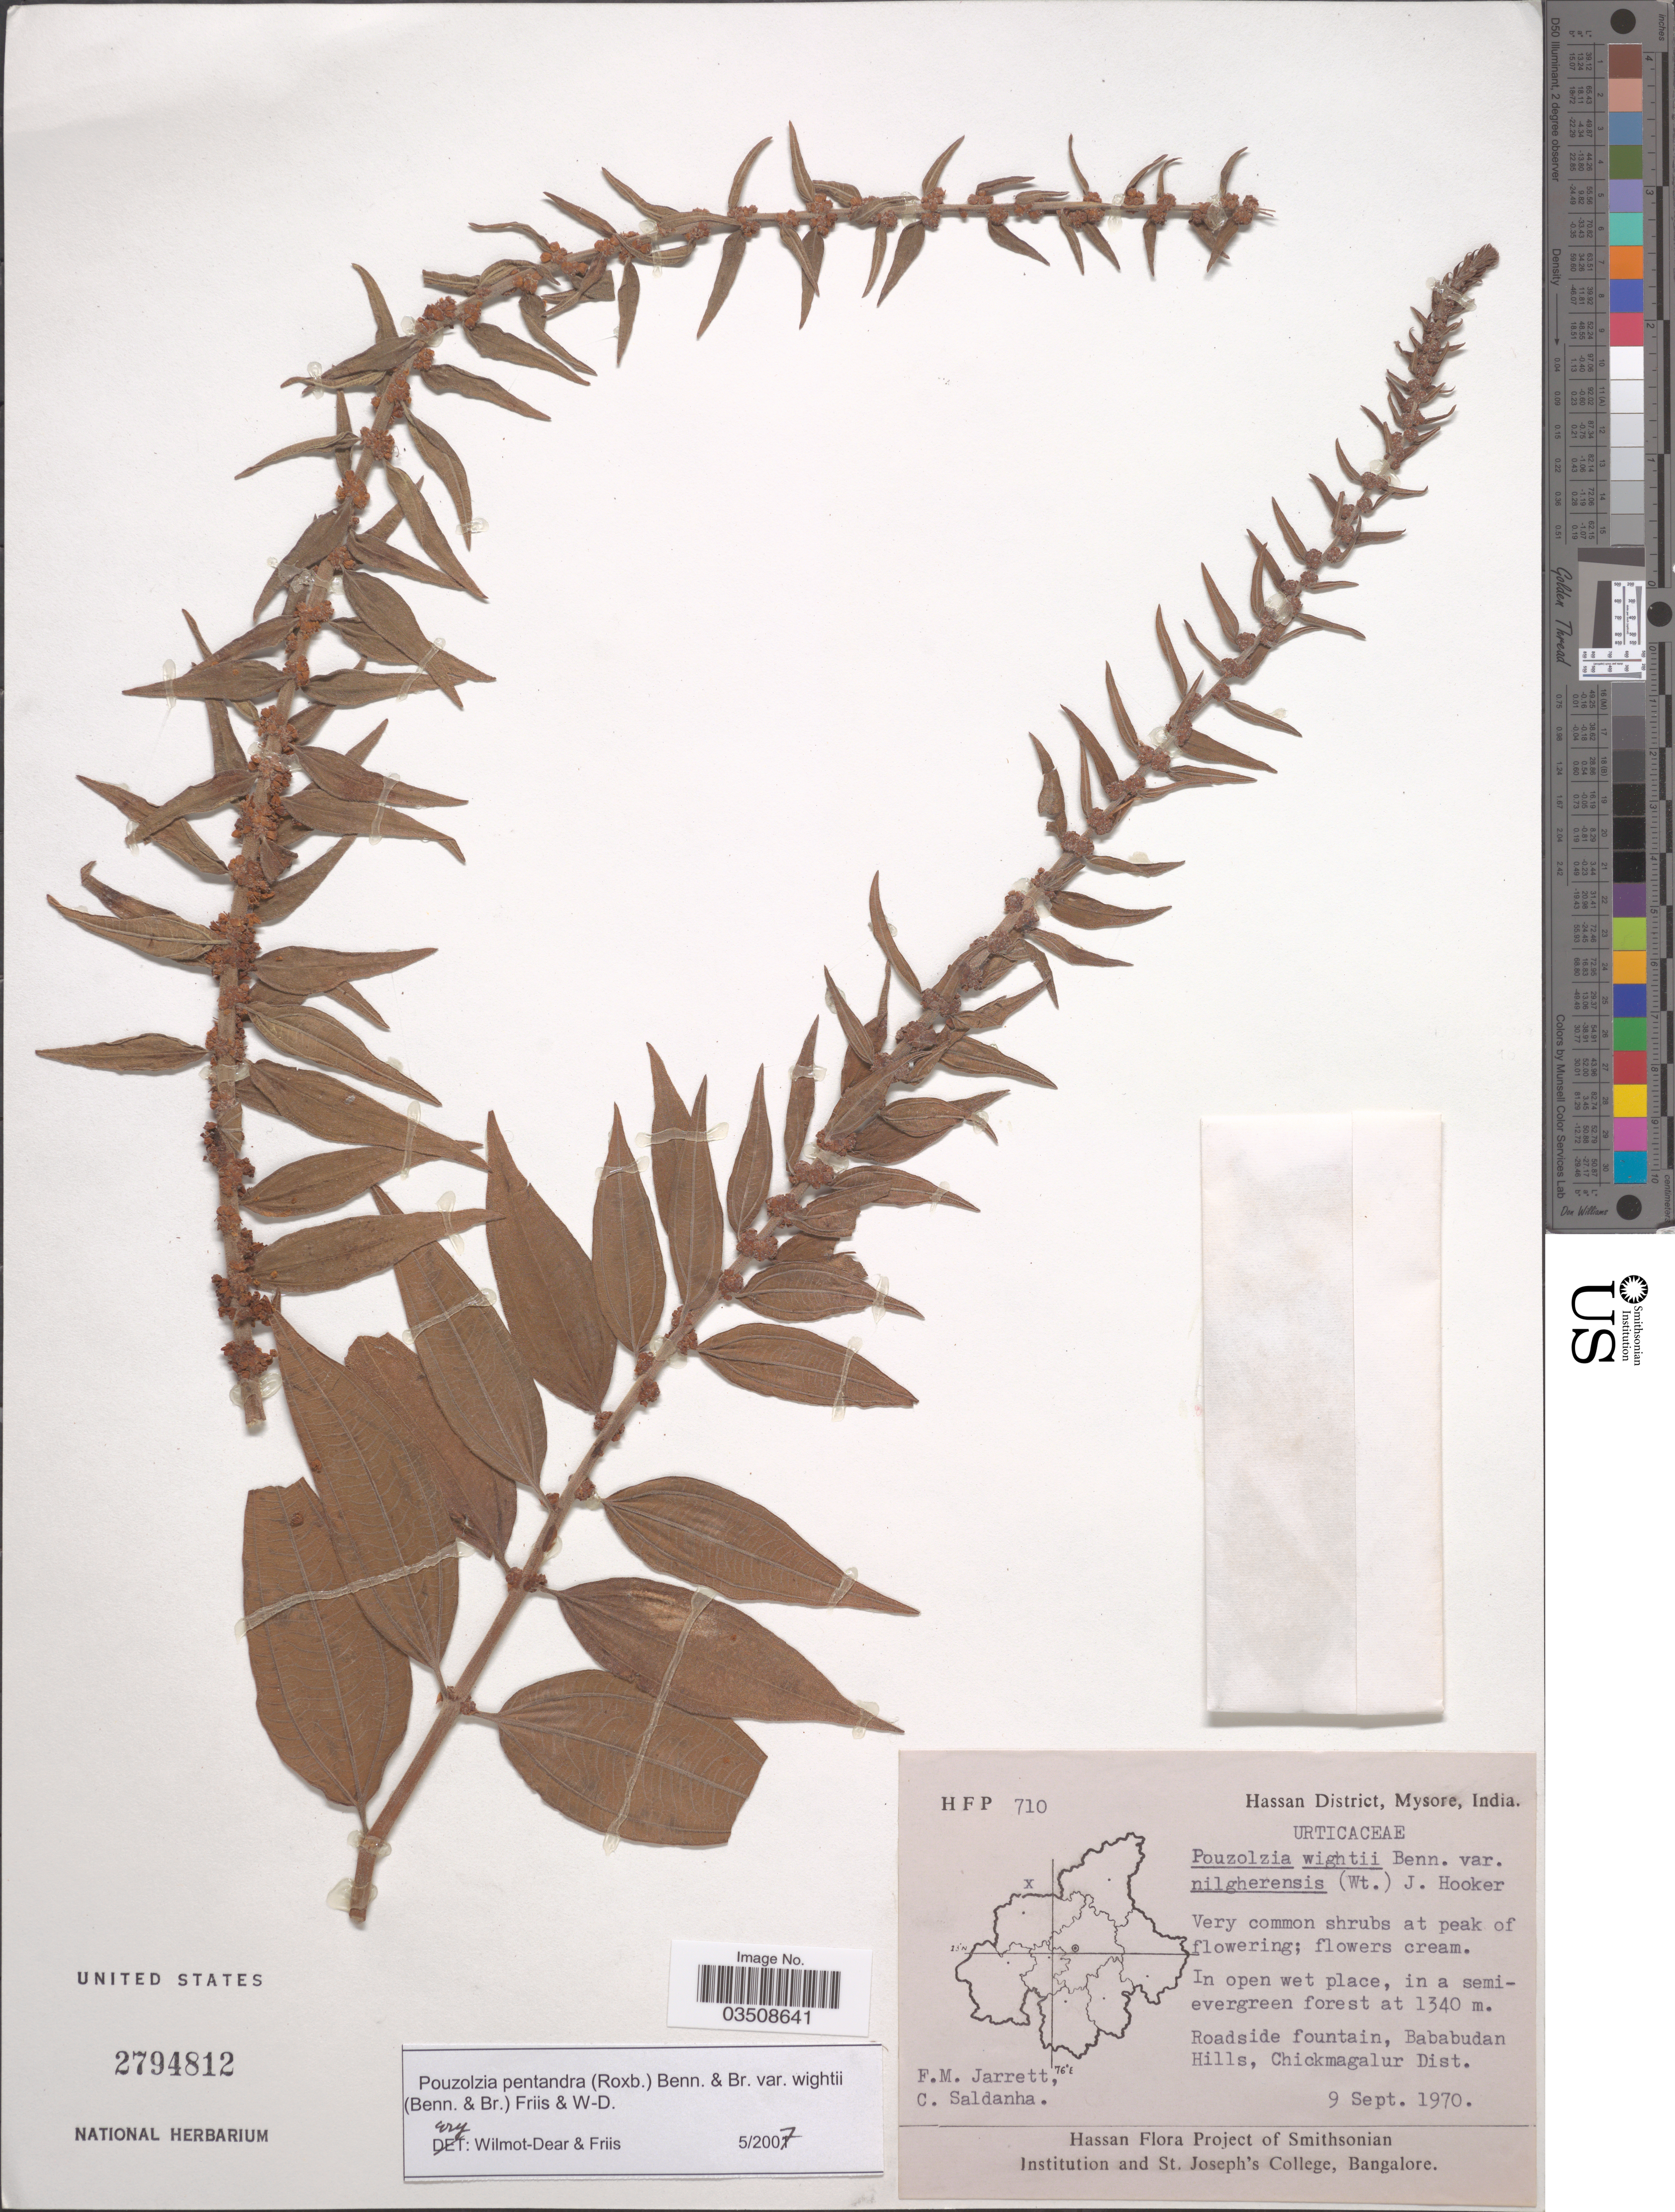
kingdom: Plantae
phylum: Tracheophyta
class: Magnoliopsida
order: Rosales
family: Urticaceae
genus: Gonostegia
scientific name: Gonostegia pentandra var. wightii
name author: (Benn.) Pull. & Karupp.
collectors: F. M. Jarrett & C. Saldanha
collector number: H F P 710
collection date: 1970-09-09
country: India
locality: Hassan District, Mysore. Roadside fountain, Bababudan Hills, Chickmagalur Dist.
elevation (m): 1340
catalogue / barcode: US 2794812